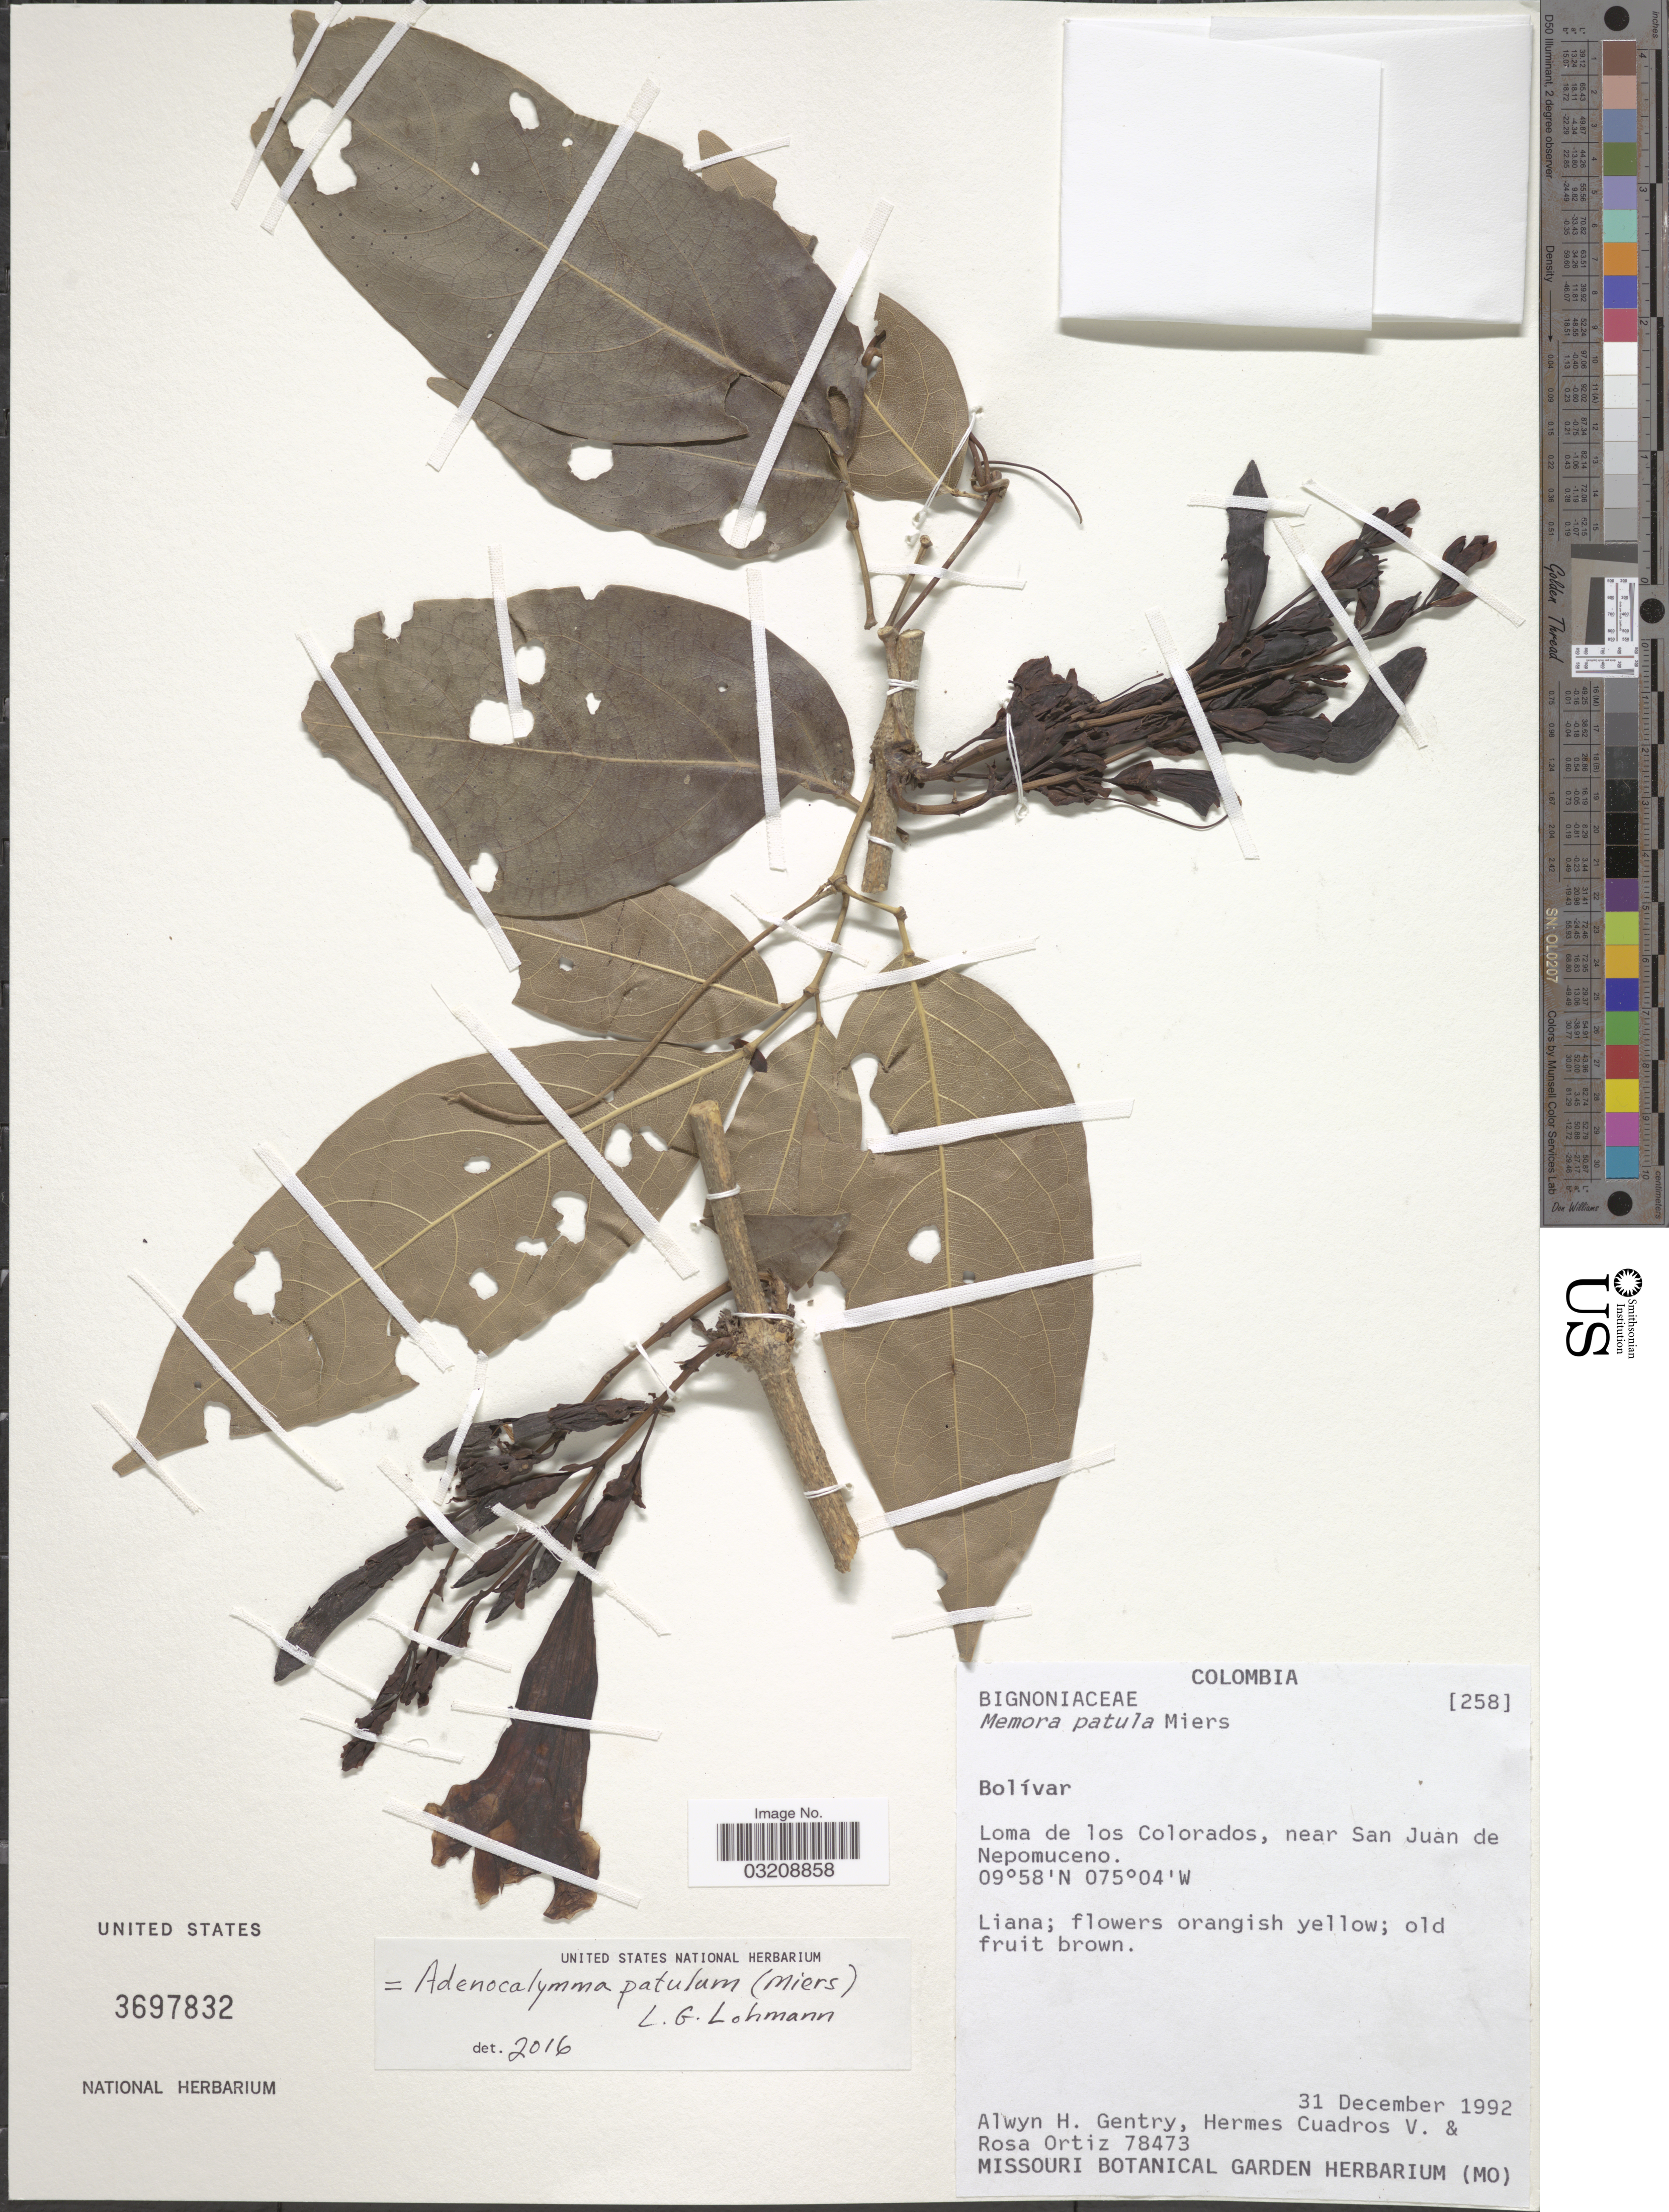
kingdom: Plantae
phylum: Tracheophyta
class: Magnoliopsida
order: Lamiales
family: Bignoniaceae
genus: Adenocalymma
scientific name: Adenocalymma patulum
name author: (Miers) L.G. Lohmann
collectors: A. H. Gentry, H. Cuadros V. & R. Ortiz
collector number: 78473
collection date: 1992-12-31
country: Colombia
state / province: Bolívar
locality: Loma de los Colorados, near San Juan de Nepomuceno.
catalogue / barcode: US 3697832